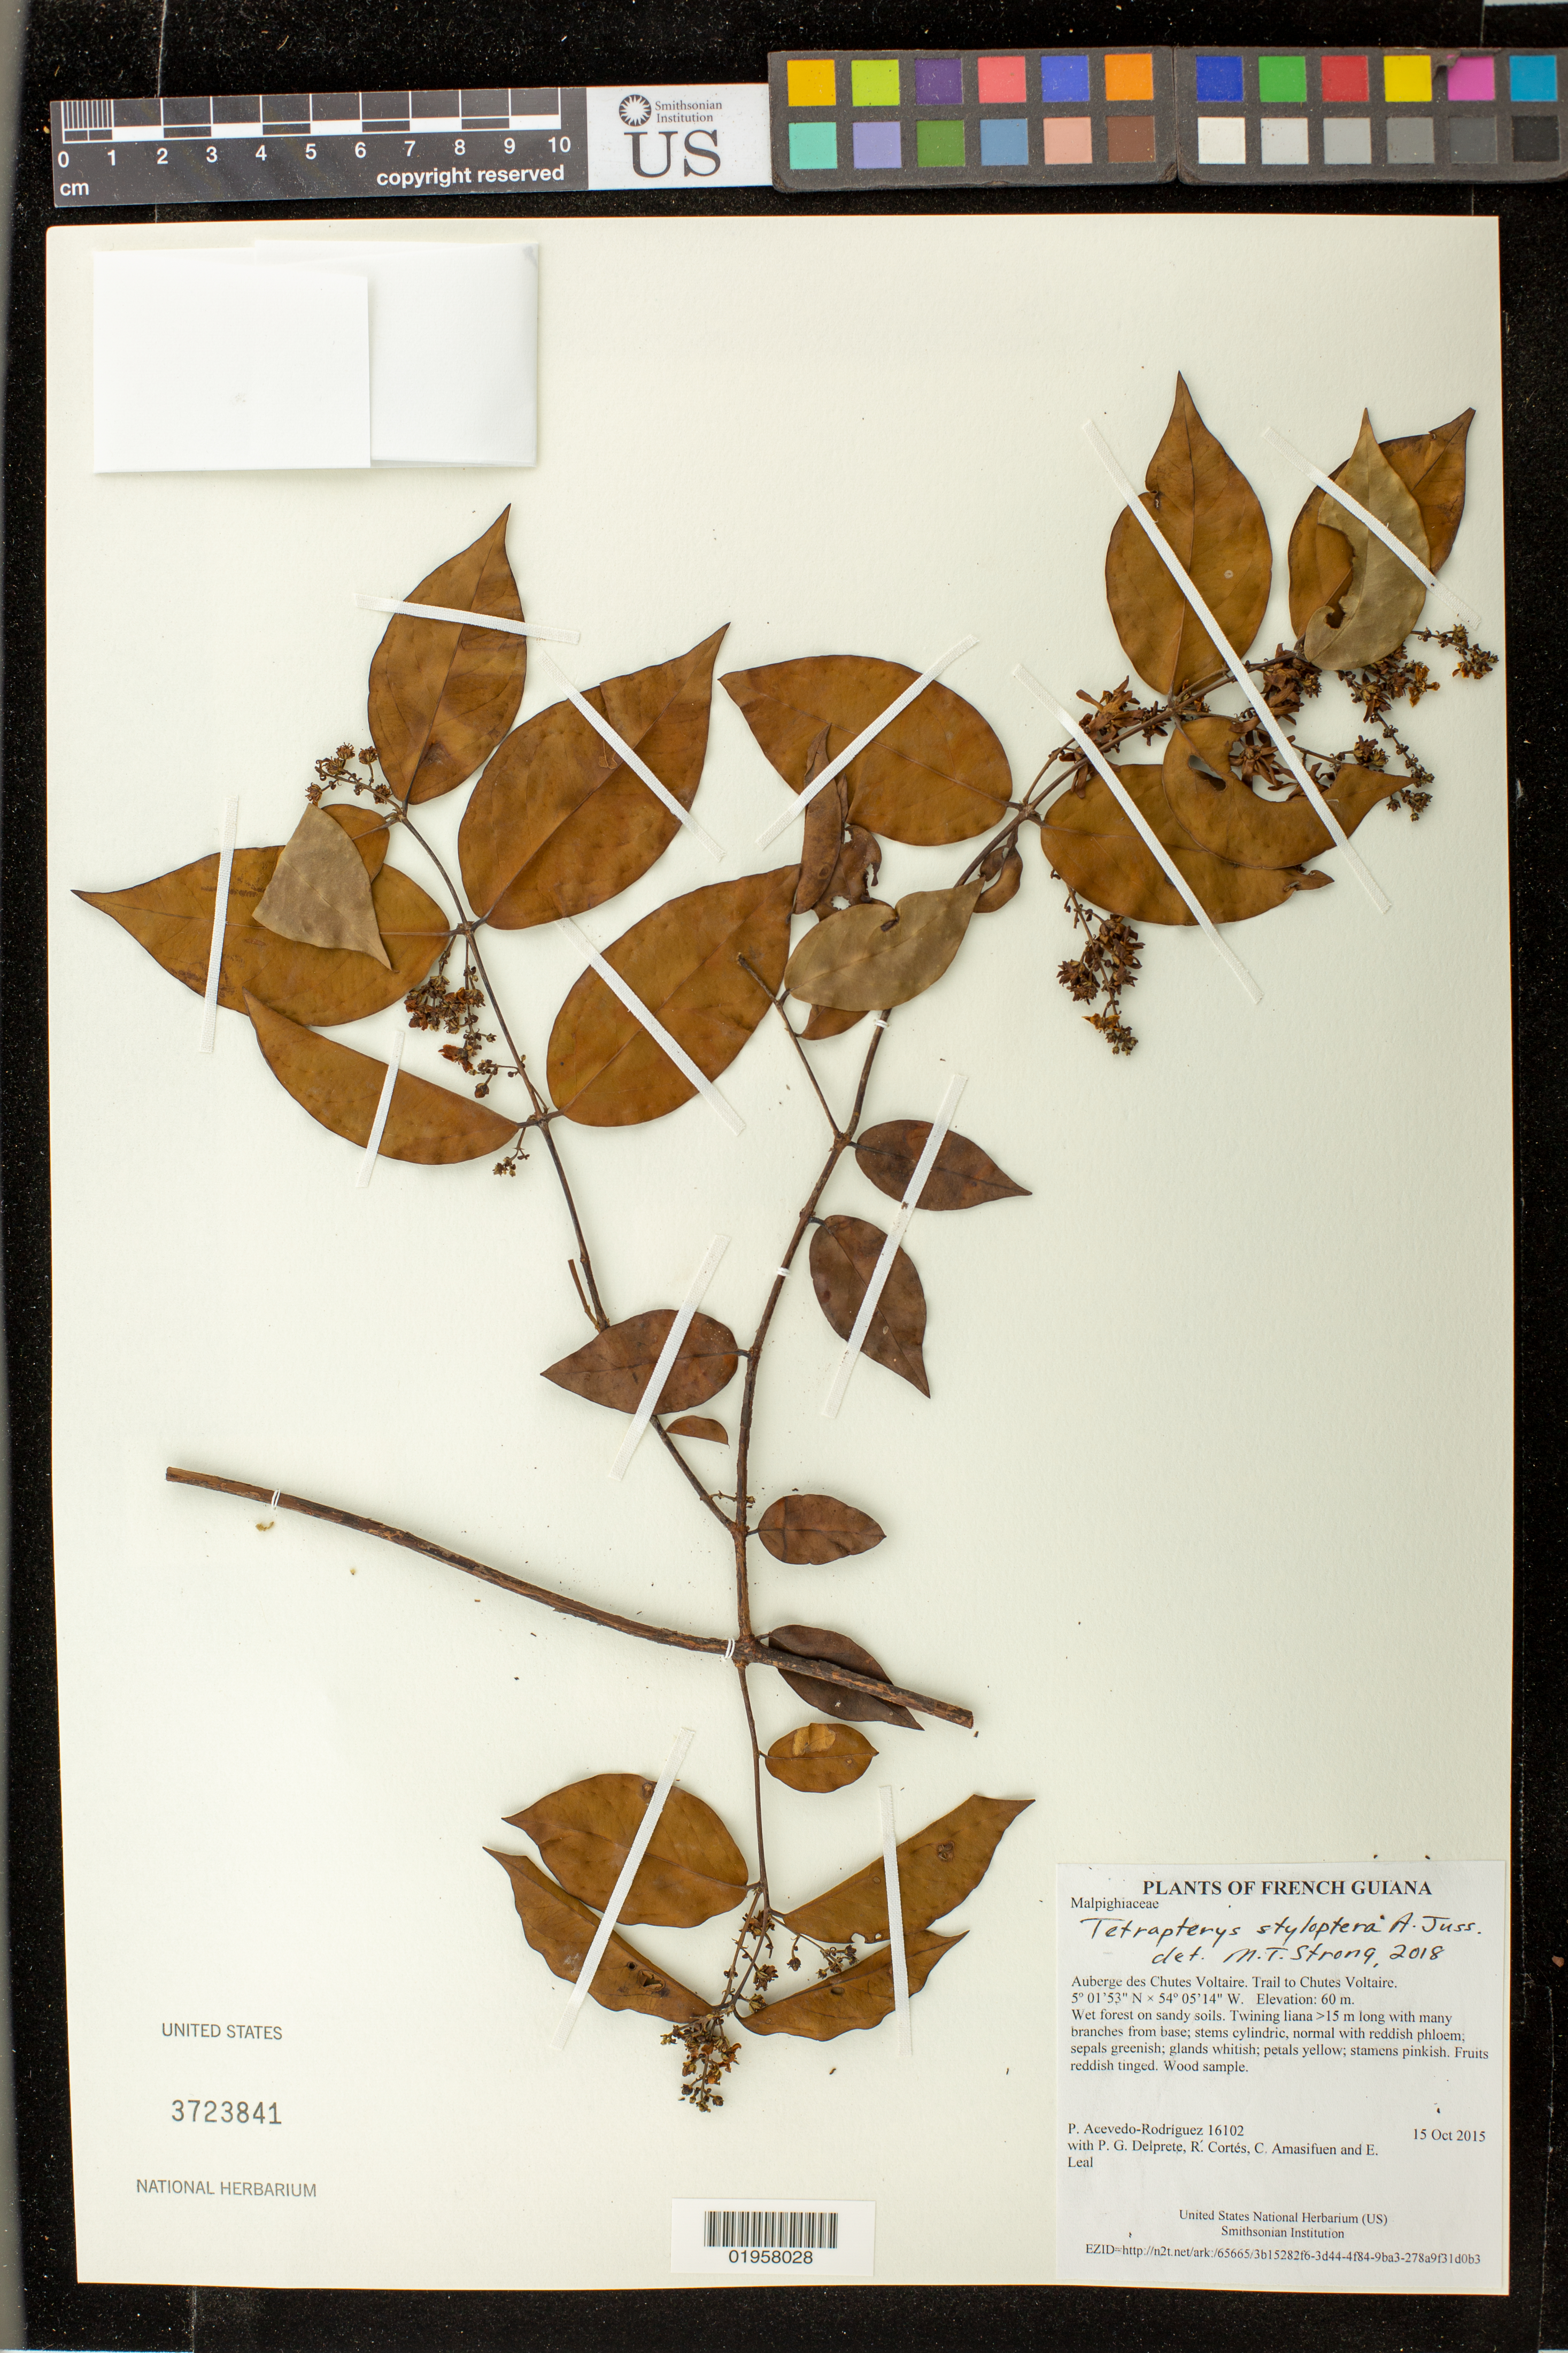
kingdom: Plantae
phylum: Tracheophyta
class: Magnoliopsida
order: Malpighiales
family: Malpighiaceae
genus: Glicophyllum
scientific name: Glicophyllum stylopterum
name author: (A. Juss.) R.F. Almeida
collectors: P. Acevedo-Rodr., P. G. Delprete, R. Cortés, C. Amasifuen & E. Leal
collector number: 16102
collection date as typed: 15 October 2015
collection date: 2015-10-15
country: French Guiana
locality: Auberge des Chutes Voltaire. Trail to Chutes Voltaire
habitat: Wet forest on sandy soils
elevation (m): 60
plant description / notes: US, NY, K, MO, P, GH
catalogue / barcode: US 3723841